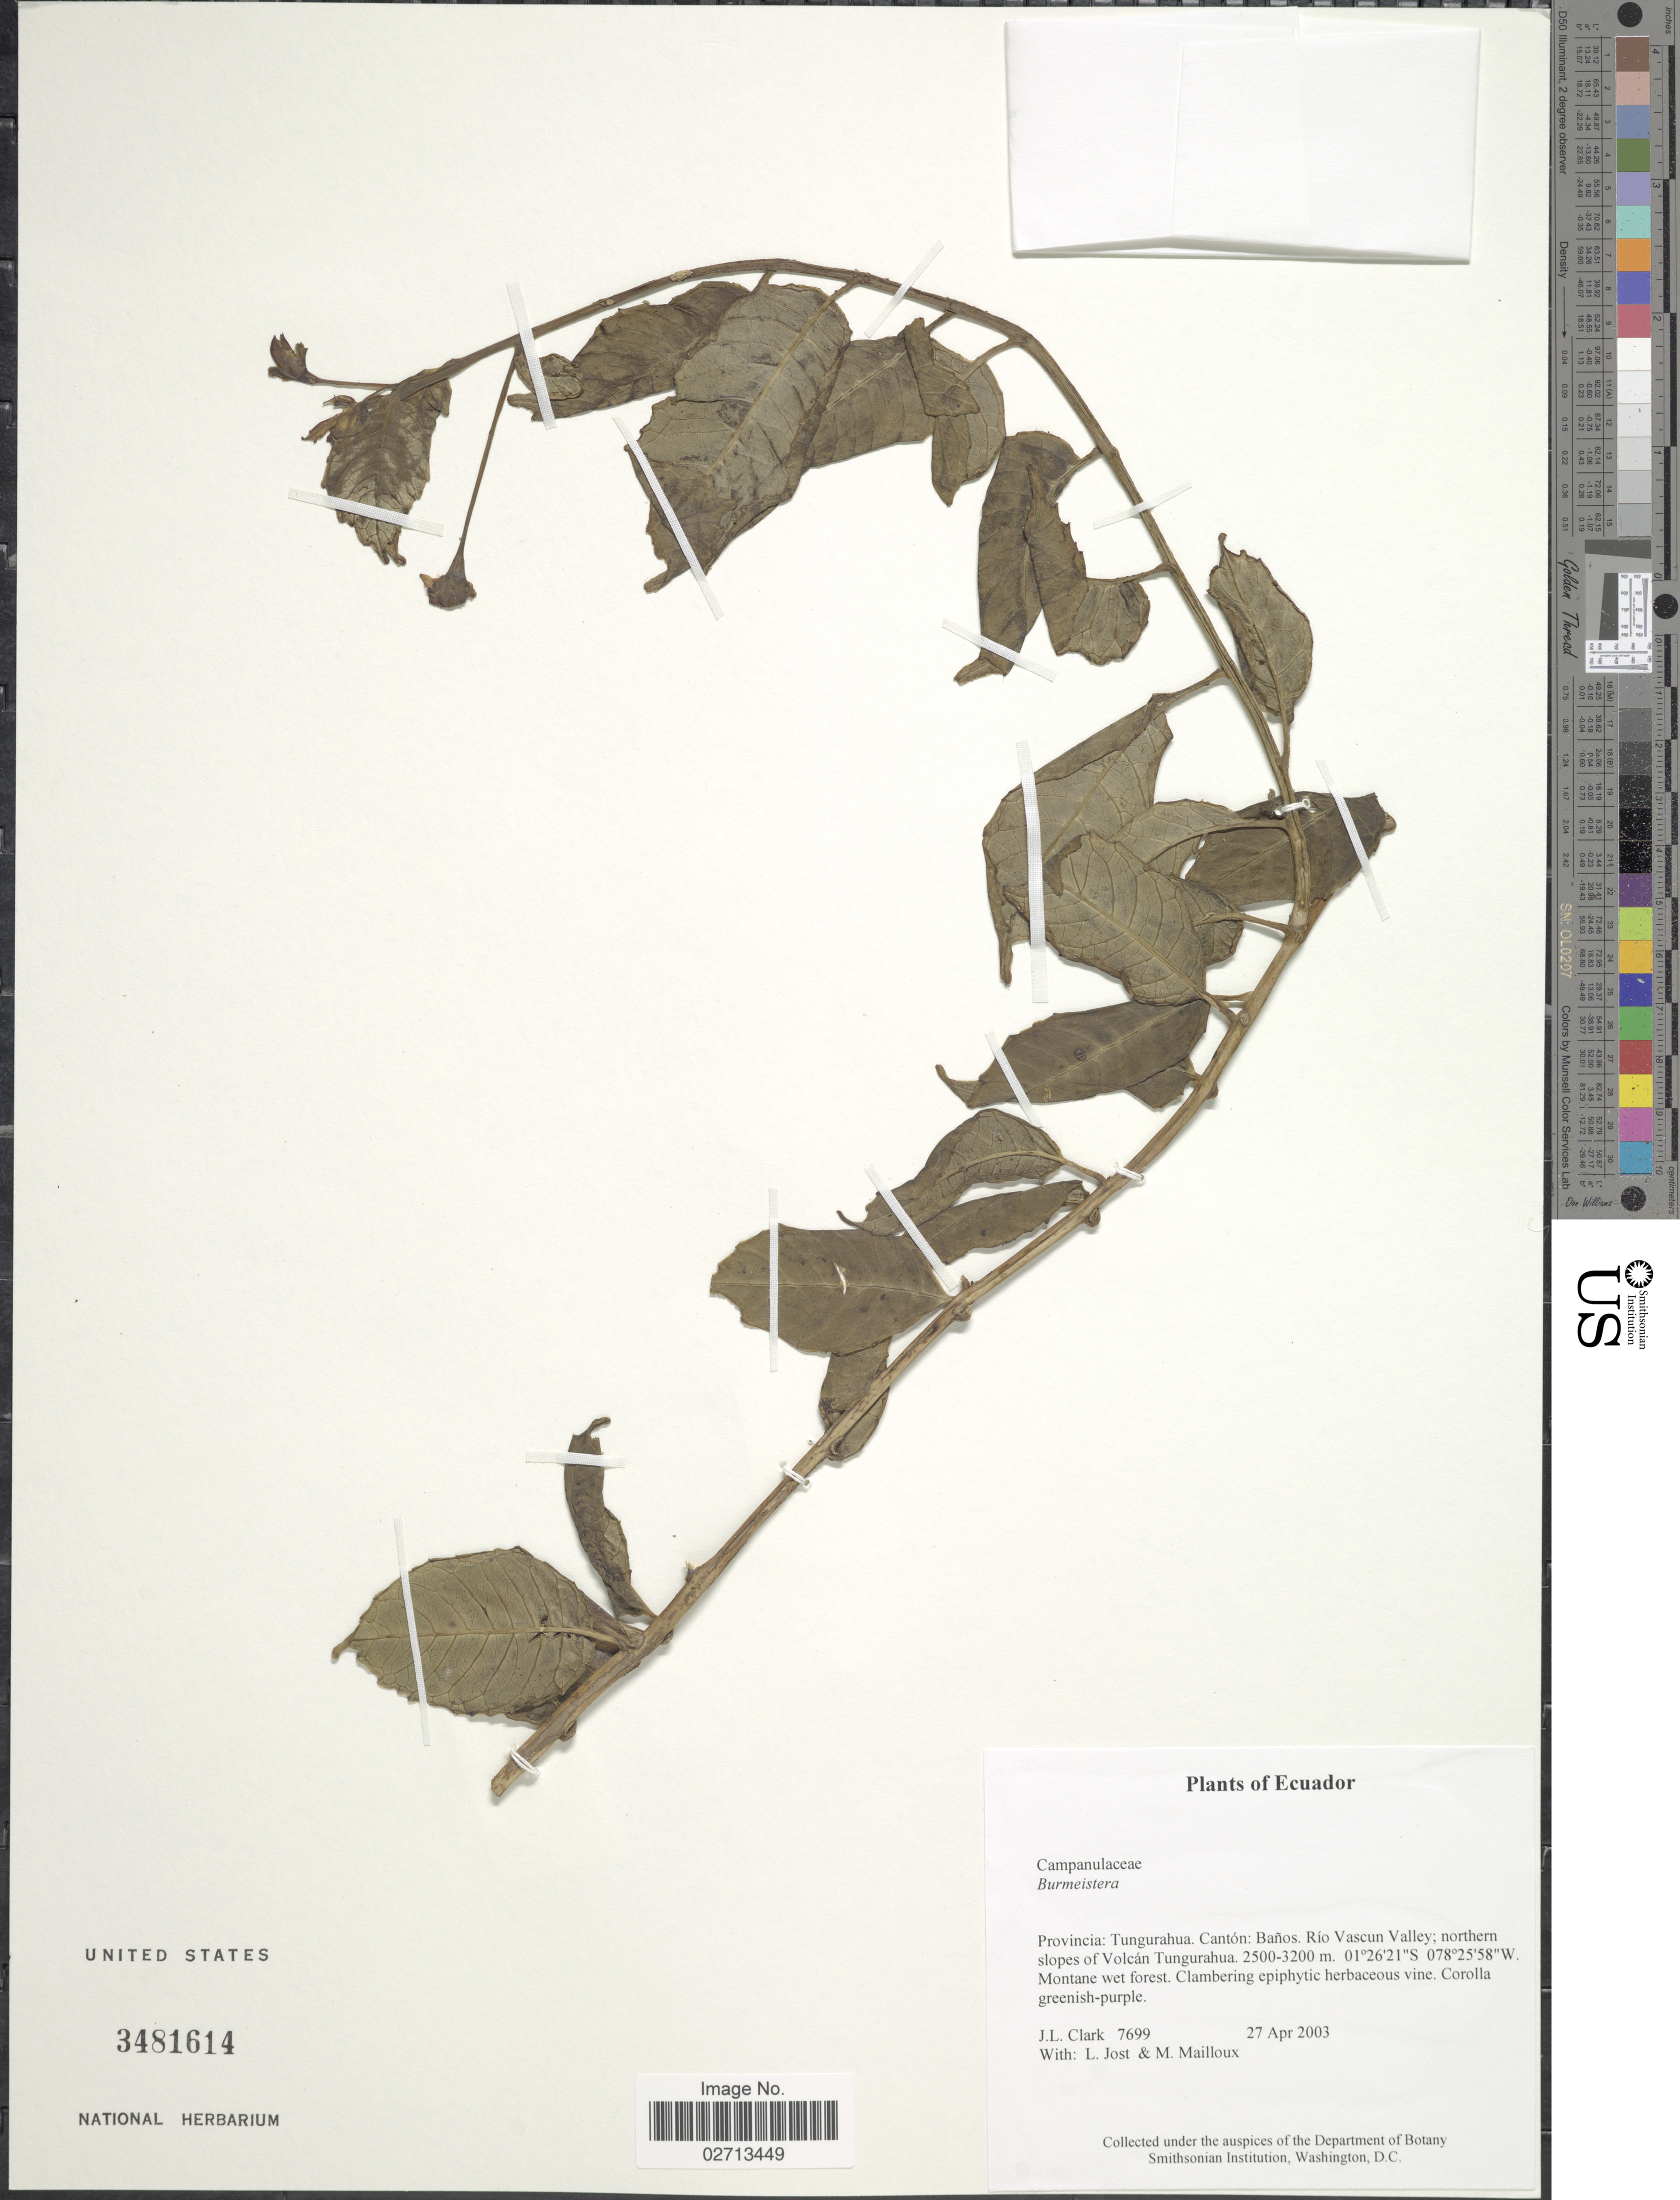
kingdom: Plantae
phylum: Tracheophyta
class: Magnoliopsida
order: Asterales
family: Campanulaceae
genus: Burmeistera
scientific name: Burmeistera sp.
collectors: J. L. Clark, L. Jost & M. Mailloux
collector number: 7699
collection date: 2003-04-27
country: Ecuador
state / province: Tungurahua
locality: Canton: Banos. Rio Vascun Valley; northern slopes of Volcan Tungurahua.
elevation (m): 2500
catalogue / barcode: US 3481614